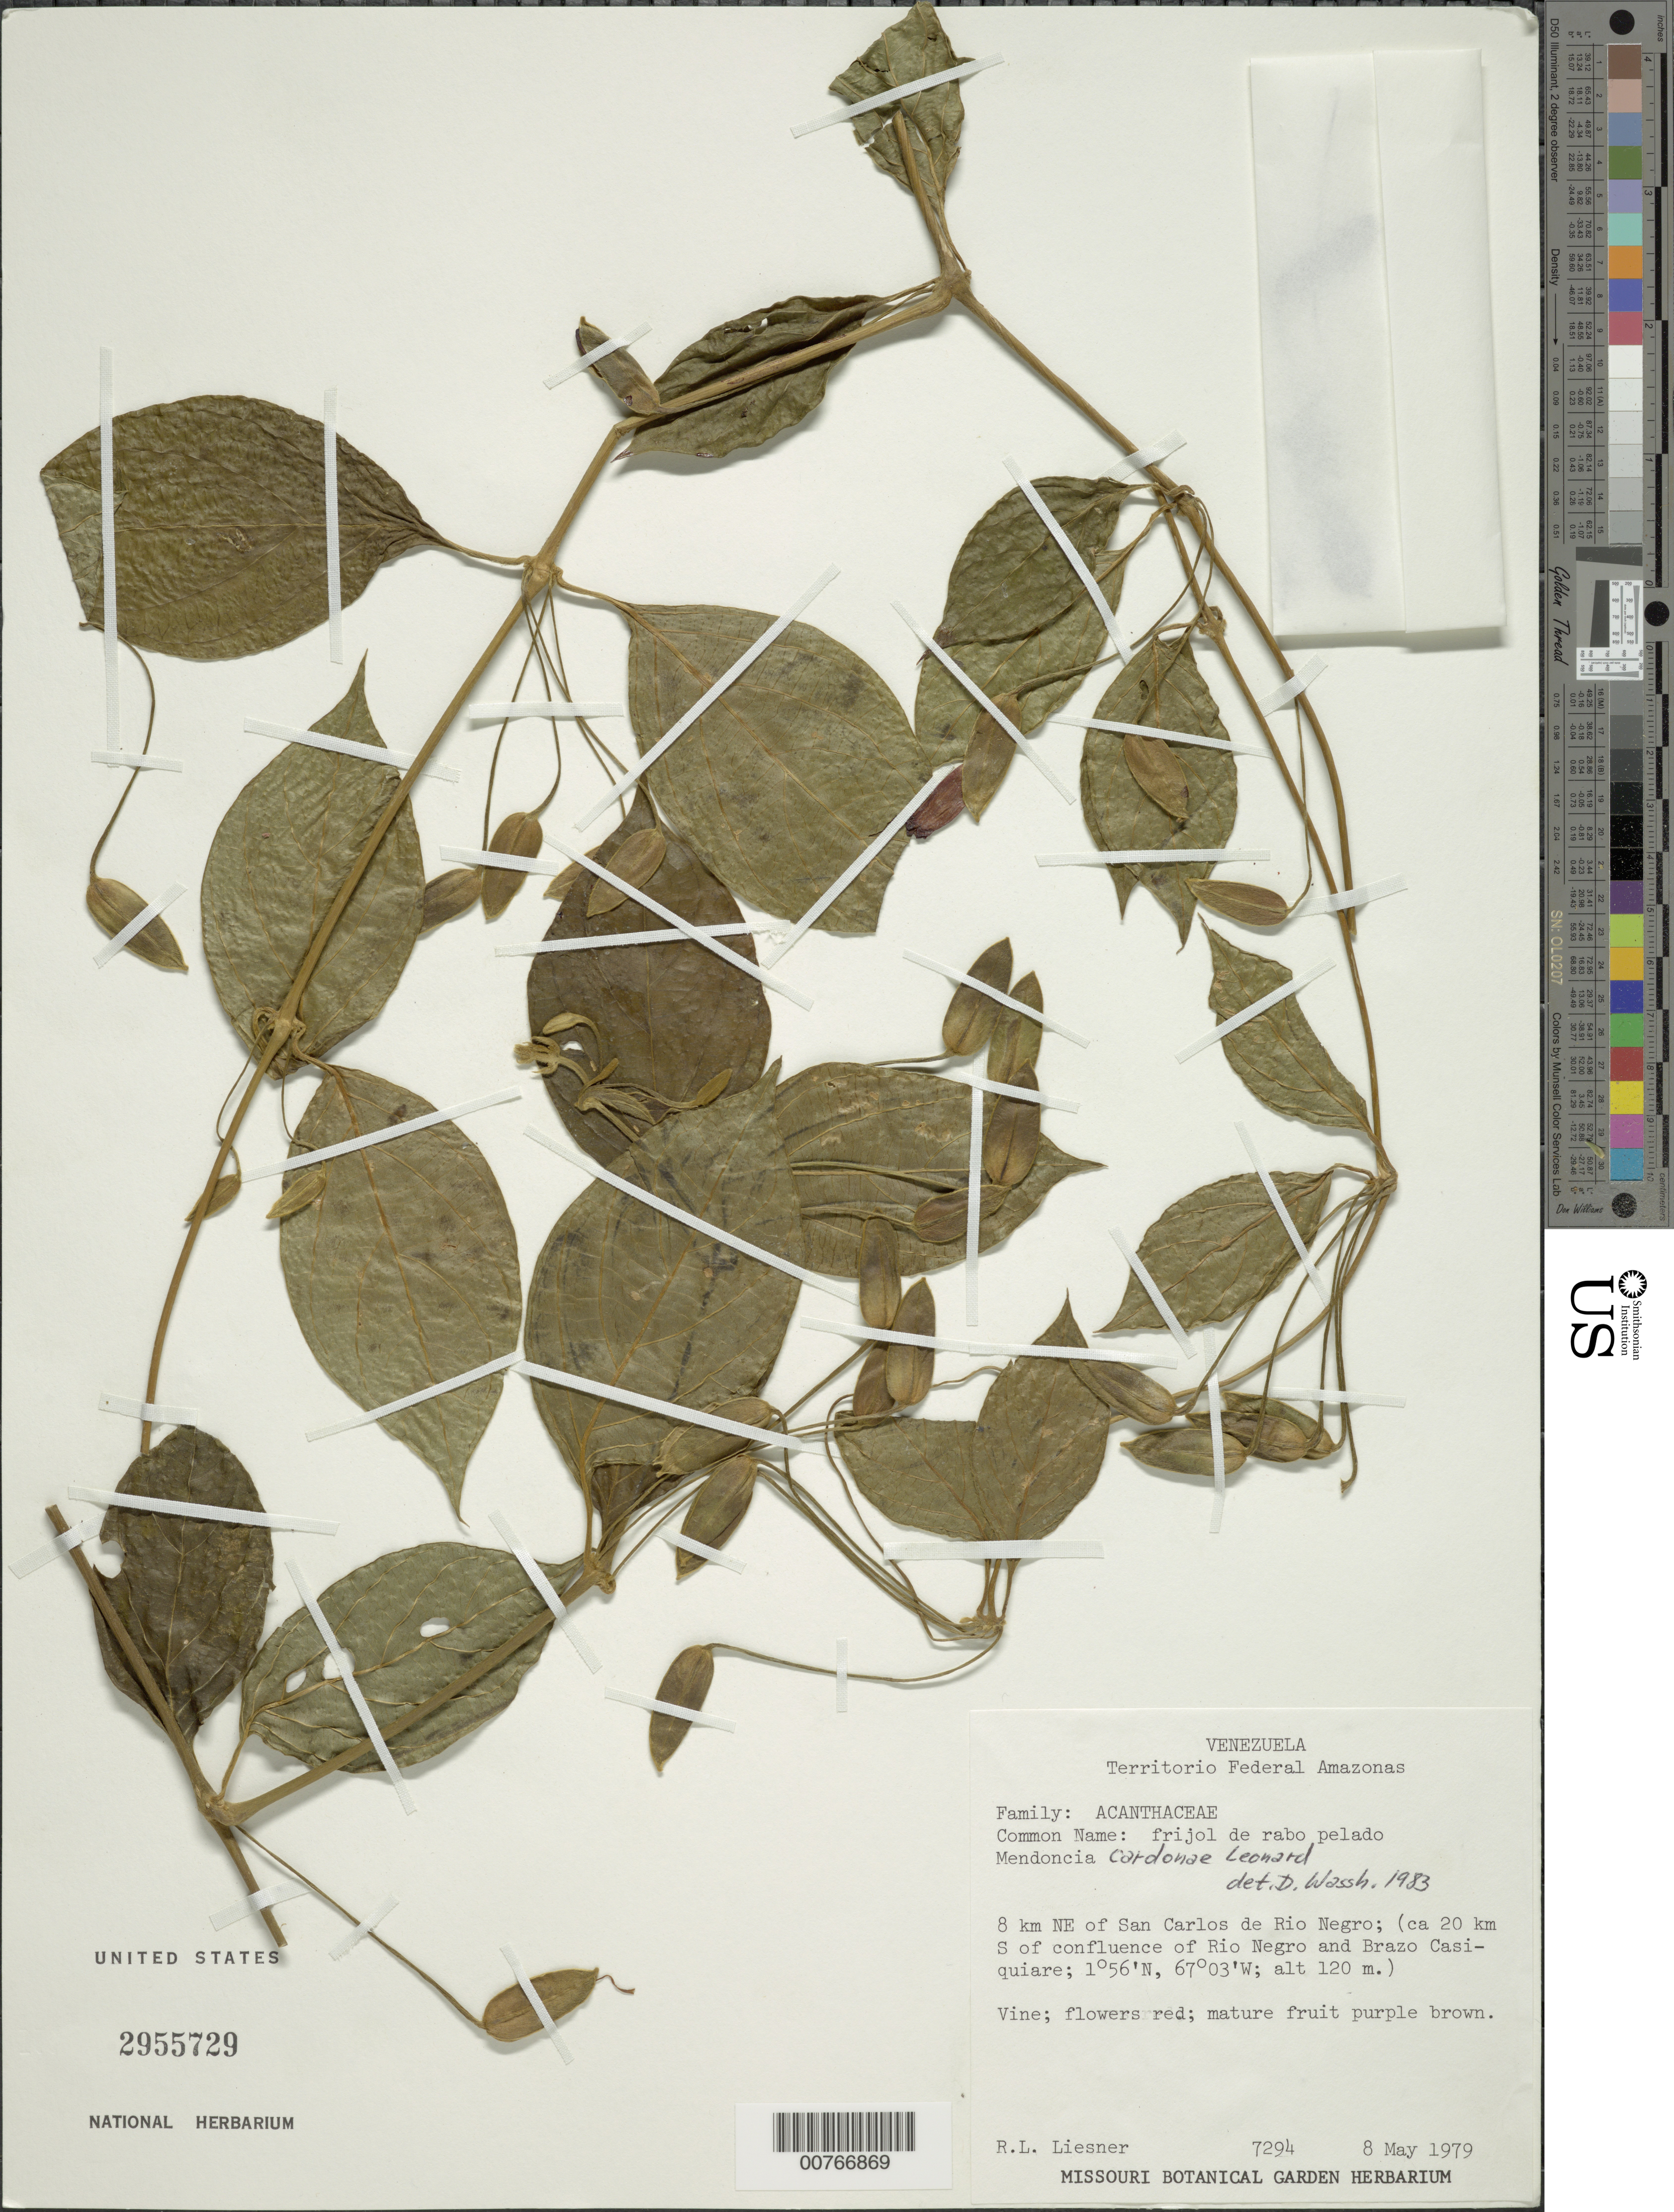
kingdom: Plantae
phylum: Tracheophyta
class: Magnoliopsida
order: Lamiales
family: Acanthaceae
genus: Mendoncia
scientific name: Mendoncia sprucei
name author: Lindau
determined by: Wasshausen, Dieter C., (BOT), Smithsonian Institution - National Museum of Natural History (UNITED STATES)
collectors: R. L. Liesner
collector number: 7294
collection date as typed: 8-May-79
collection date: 1979-05-08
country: Venezuela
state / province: Amazonas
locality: San Carlos de Río Negro, 8 km NE of; ca 20 km S of confluence of Río Negro and Brazo Casiquiare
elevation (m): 120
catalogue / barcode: US 2955729